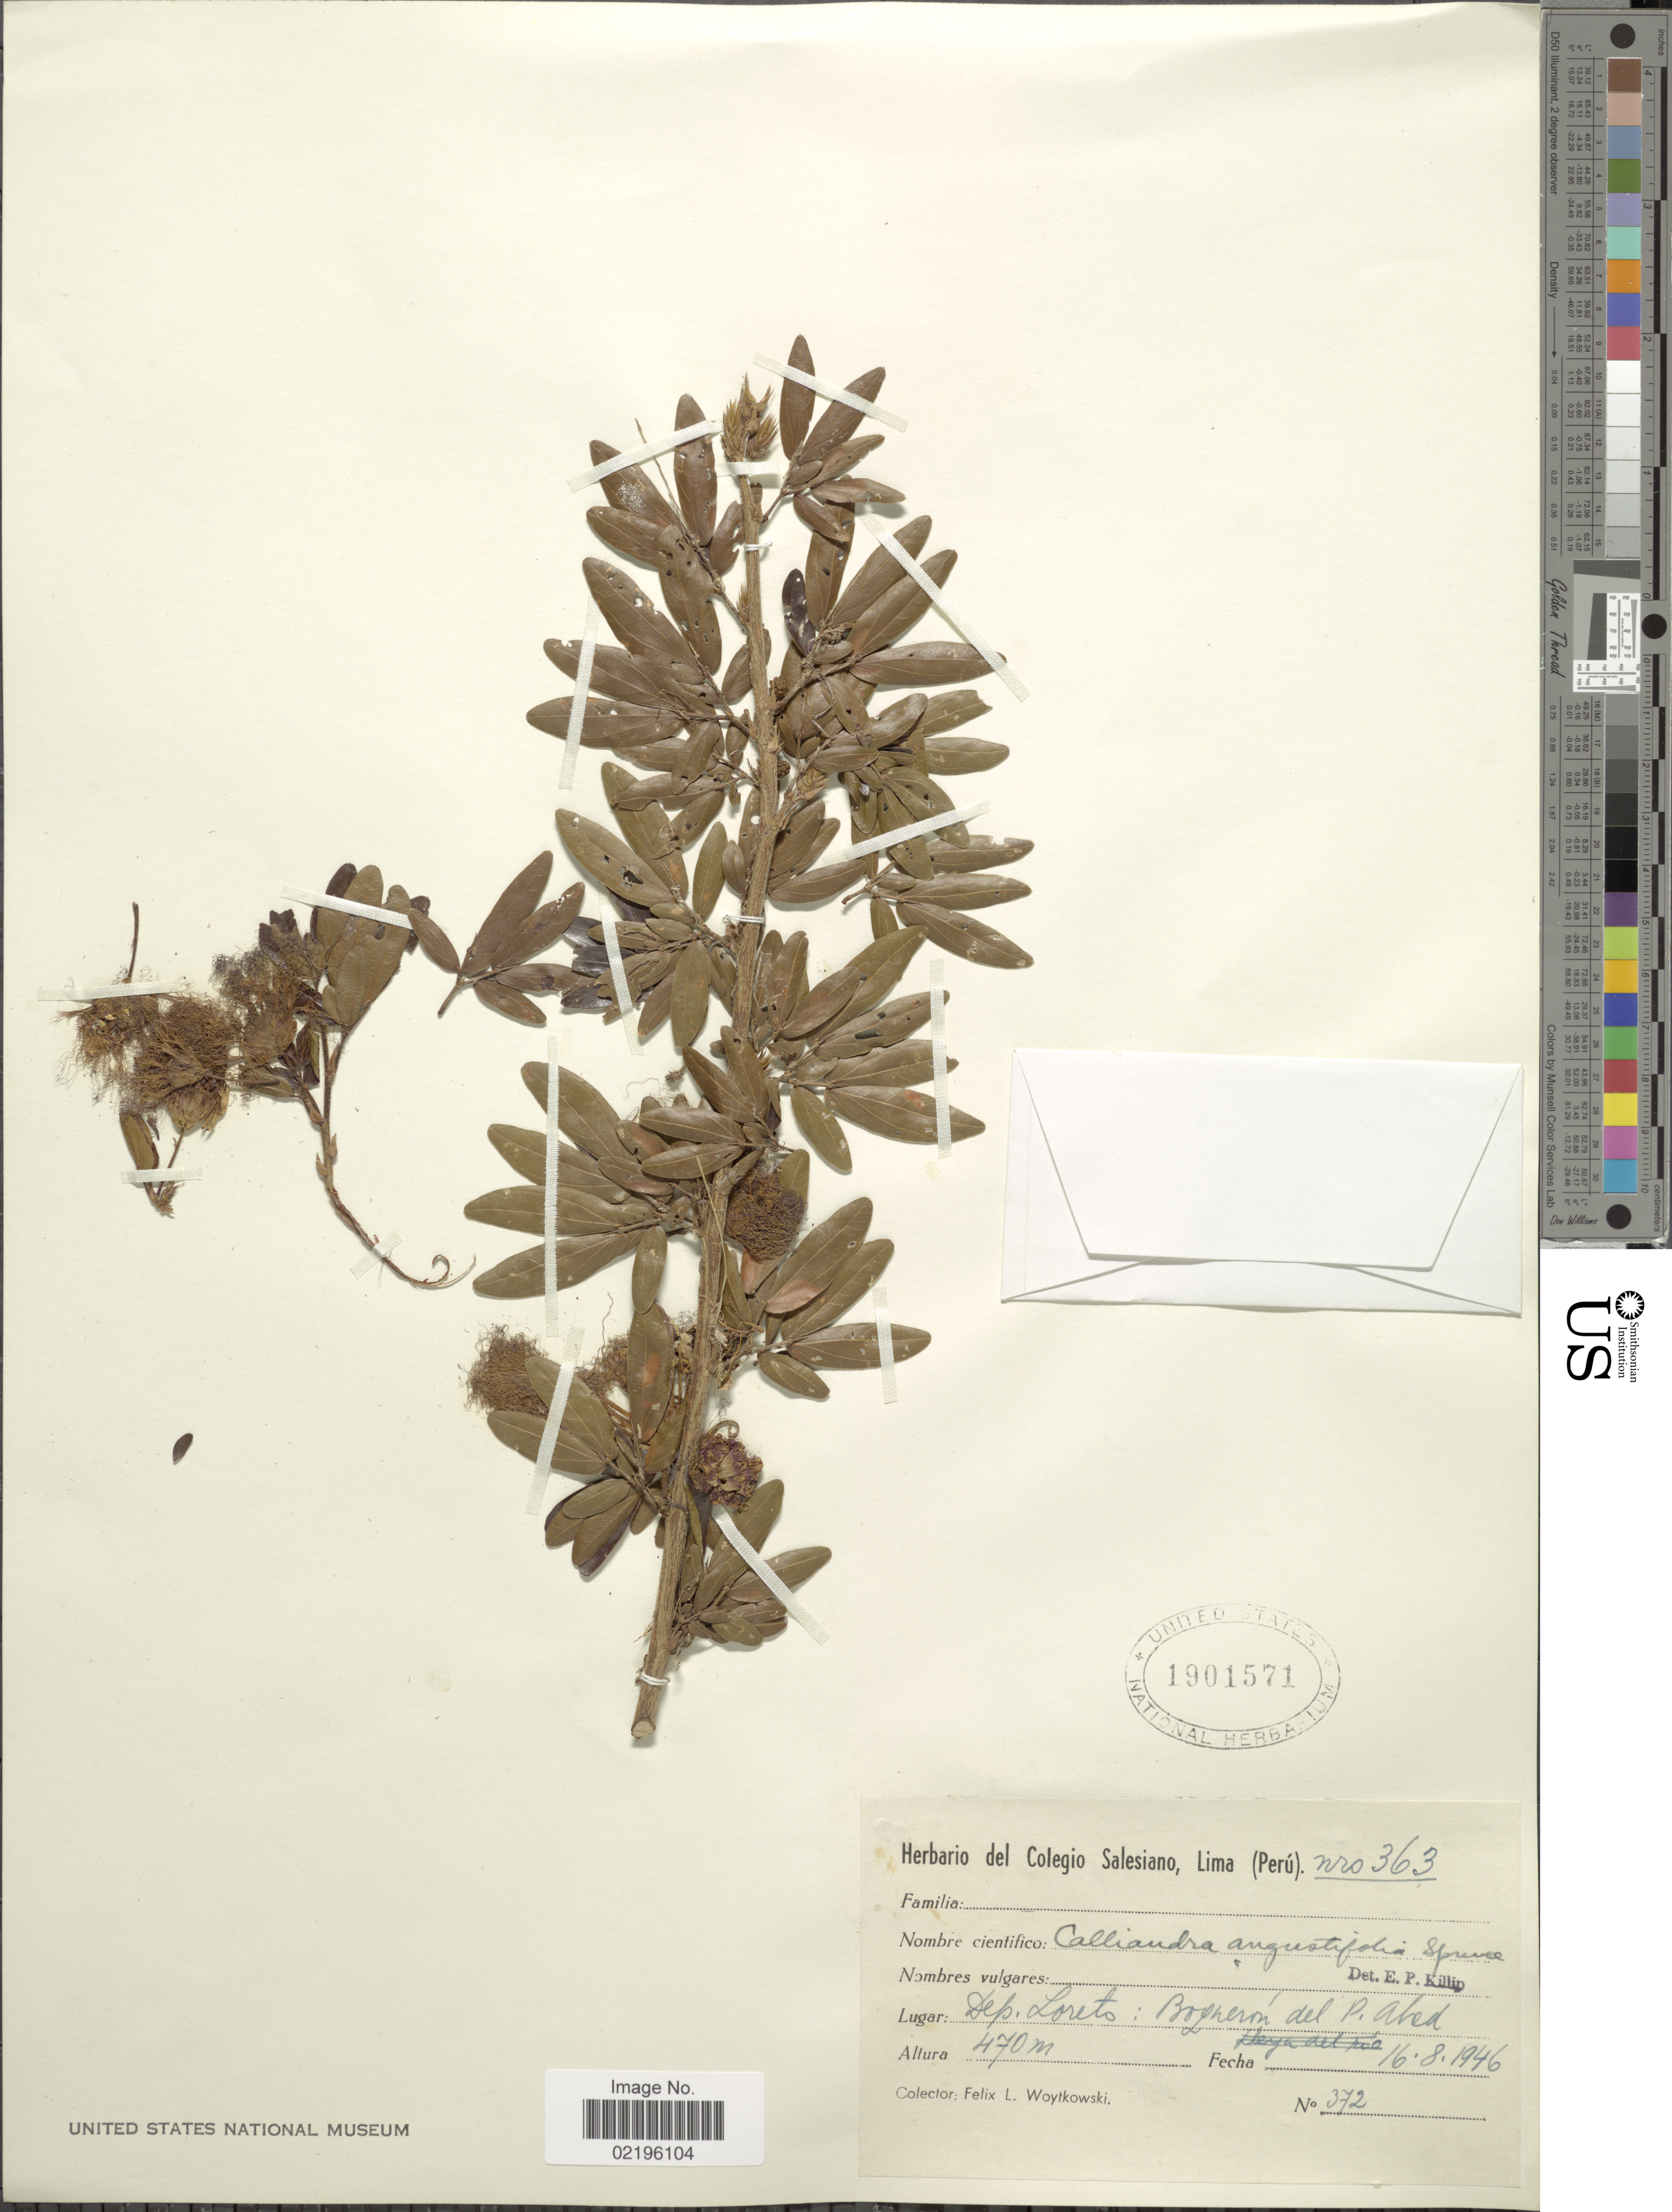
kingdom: Plantae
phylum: Tracheophyta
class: Magnoliopsida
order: Fabales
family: Fabaceae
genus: Calliandra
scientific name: Calliandra angustifolia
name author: Spruce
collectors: F. Woytkowski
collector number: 372/ 363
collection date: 1946-08-16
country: Peru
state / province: Loreto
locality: Dep. Loreto.Boqueron del P. Abad,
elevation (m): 470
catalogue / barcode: US 1901571